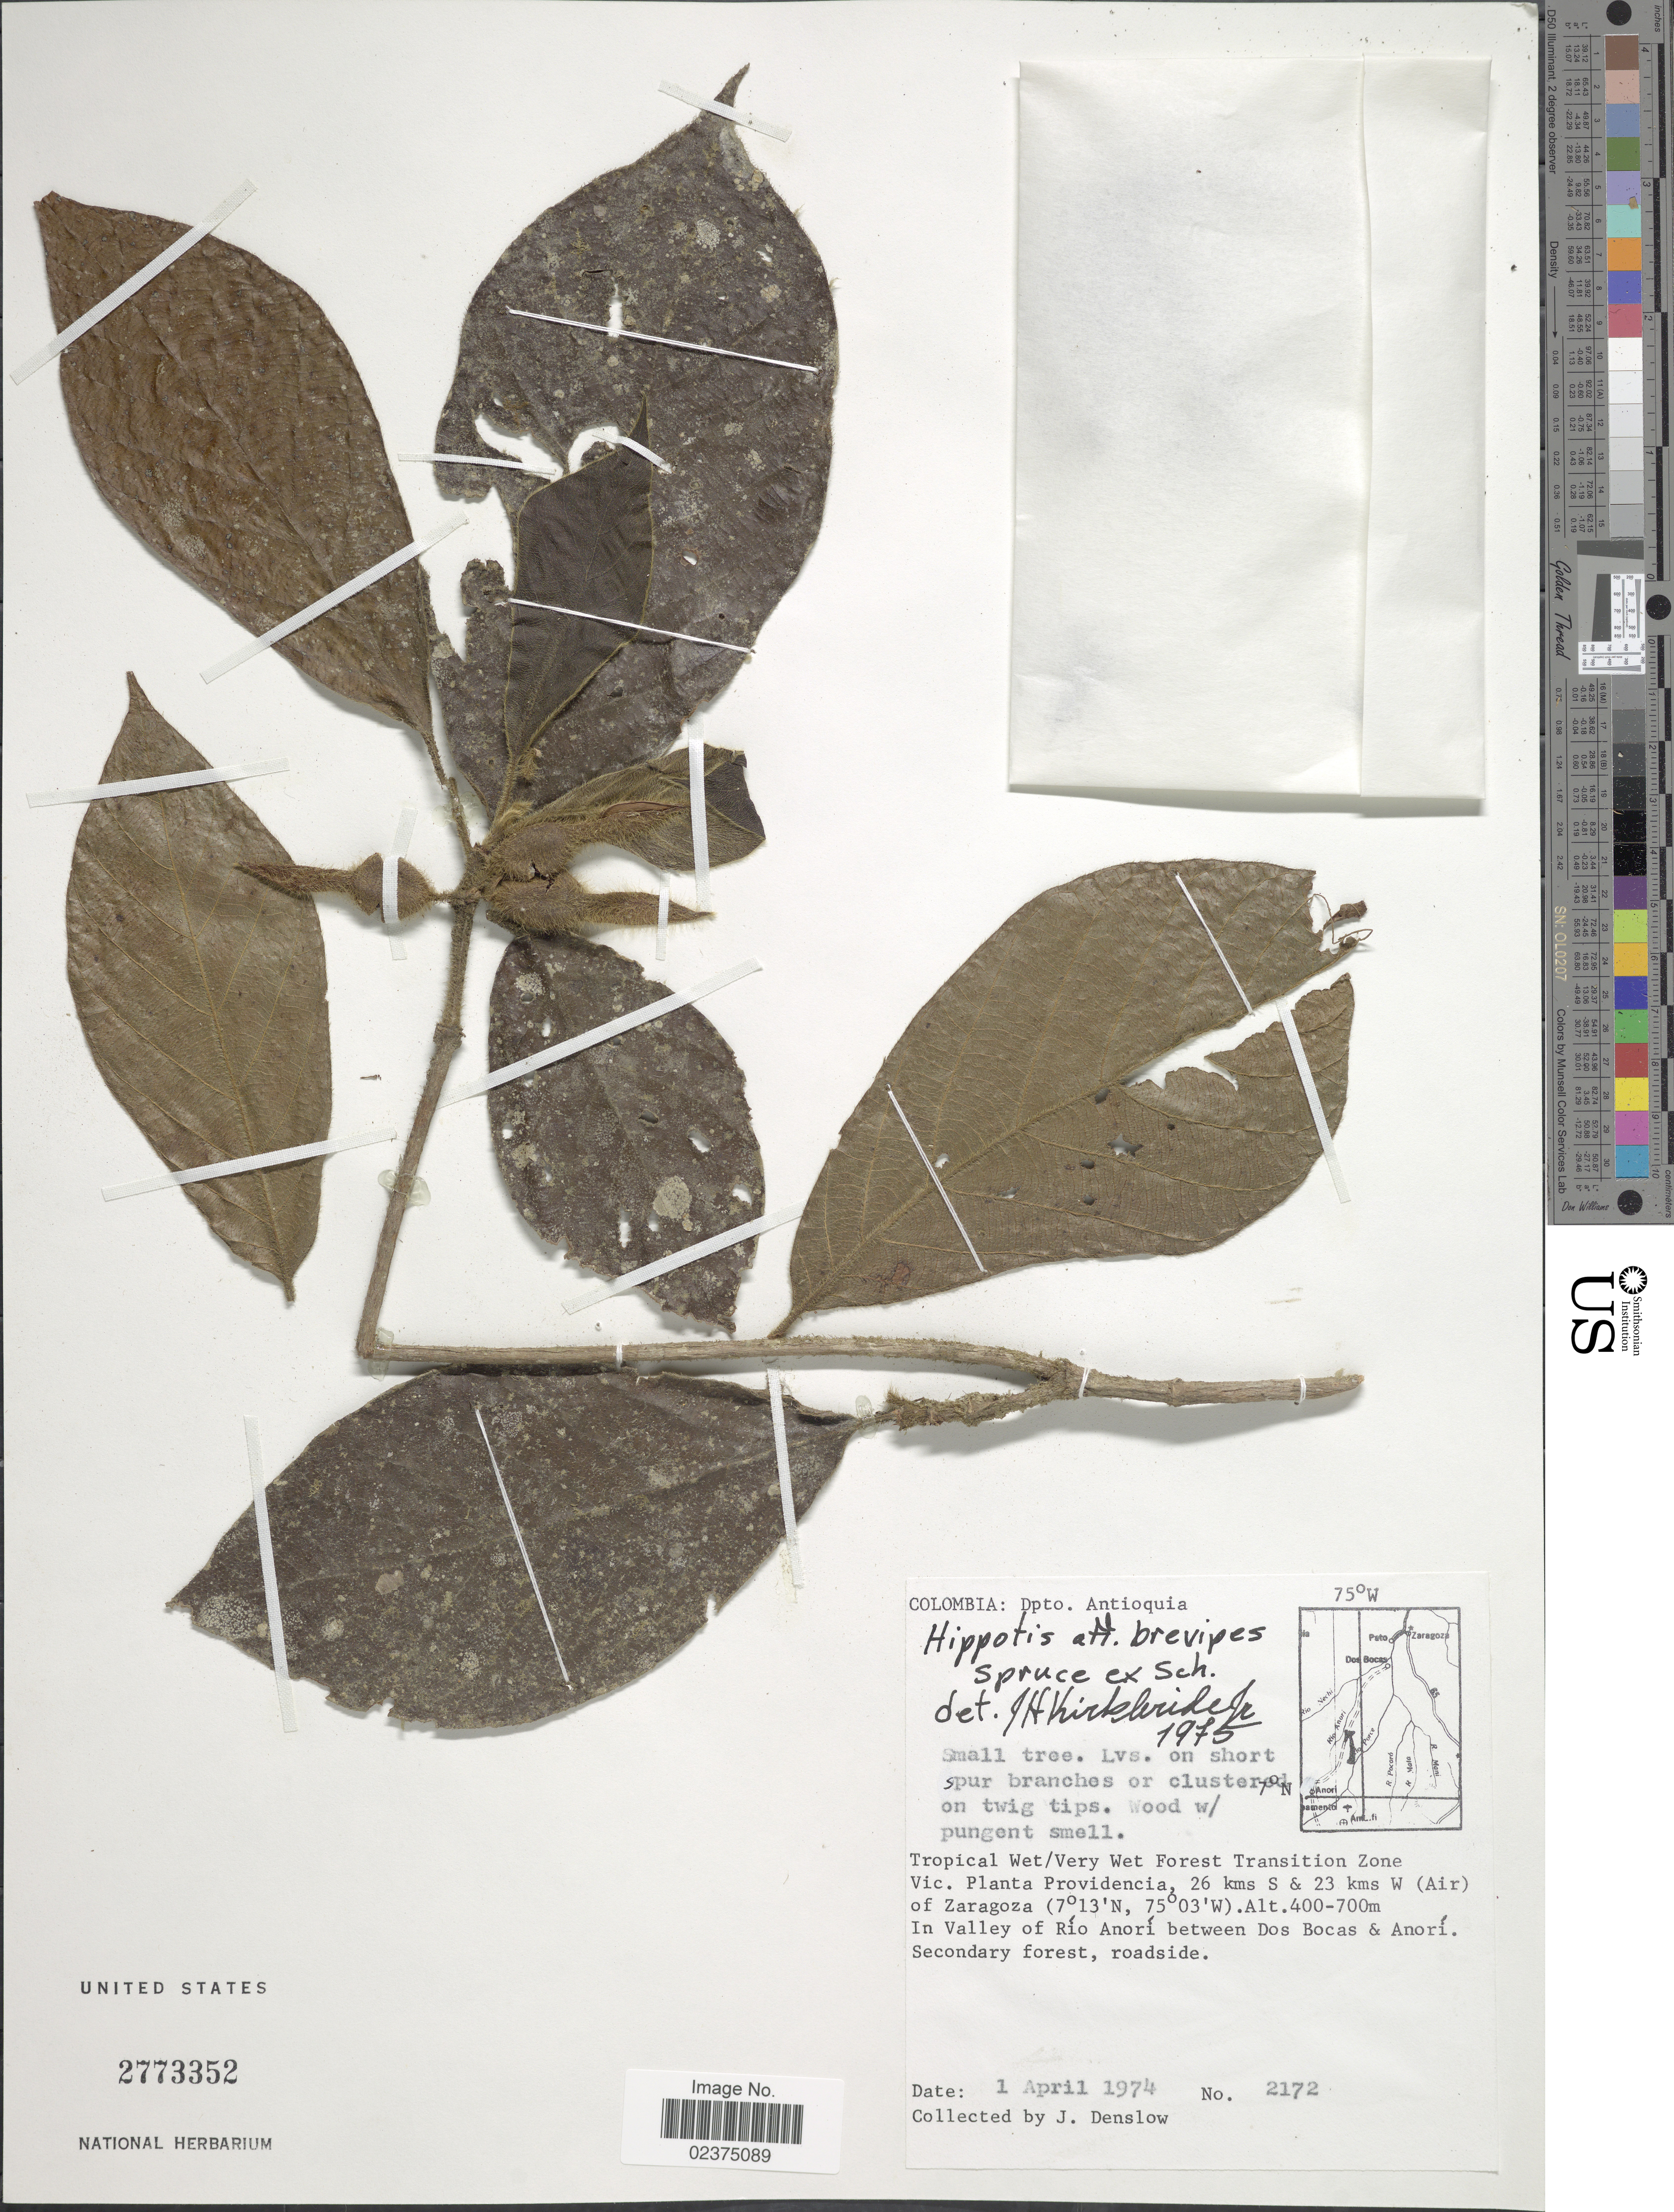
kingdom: Plantae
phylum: Tracheophyta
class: Magnoliopsida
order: Gentianales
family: Rubiaceae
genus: Hippotis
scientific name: Hippotis brevipes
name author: Spruce ex K. Schum.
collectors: J. Denslow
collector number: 2172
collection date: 1974-04-01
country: Colombia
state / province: Antioquia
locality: Tropical Wet/very Wet Forest Transition Zone Vic. Planta Providencia, 26 kms S & 23 kms W (Air) of Zaragoza, in Valley of Rio Anori between Dos Bocas & Anori, secondary forest, roadside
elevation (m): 400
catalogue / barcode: US 2773352